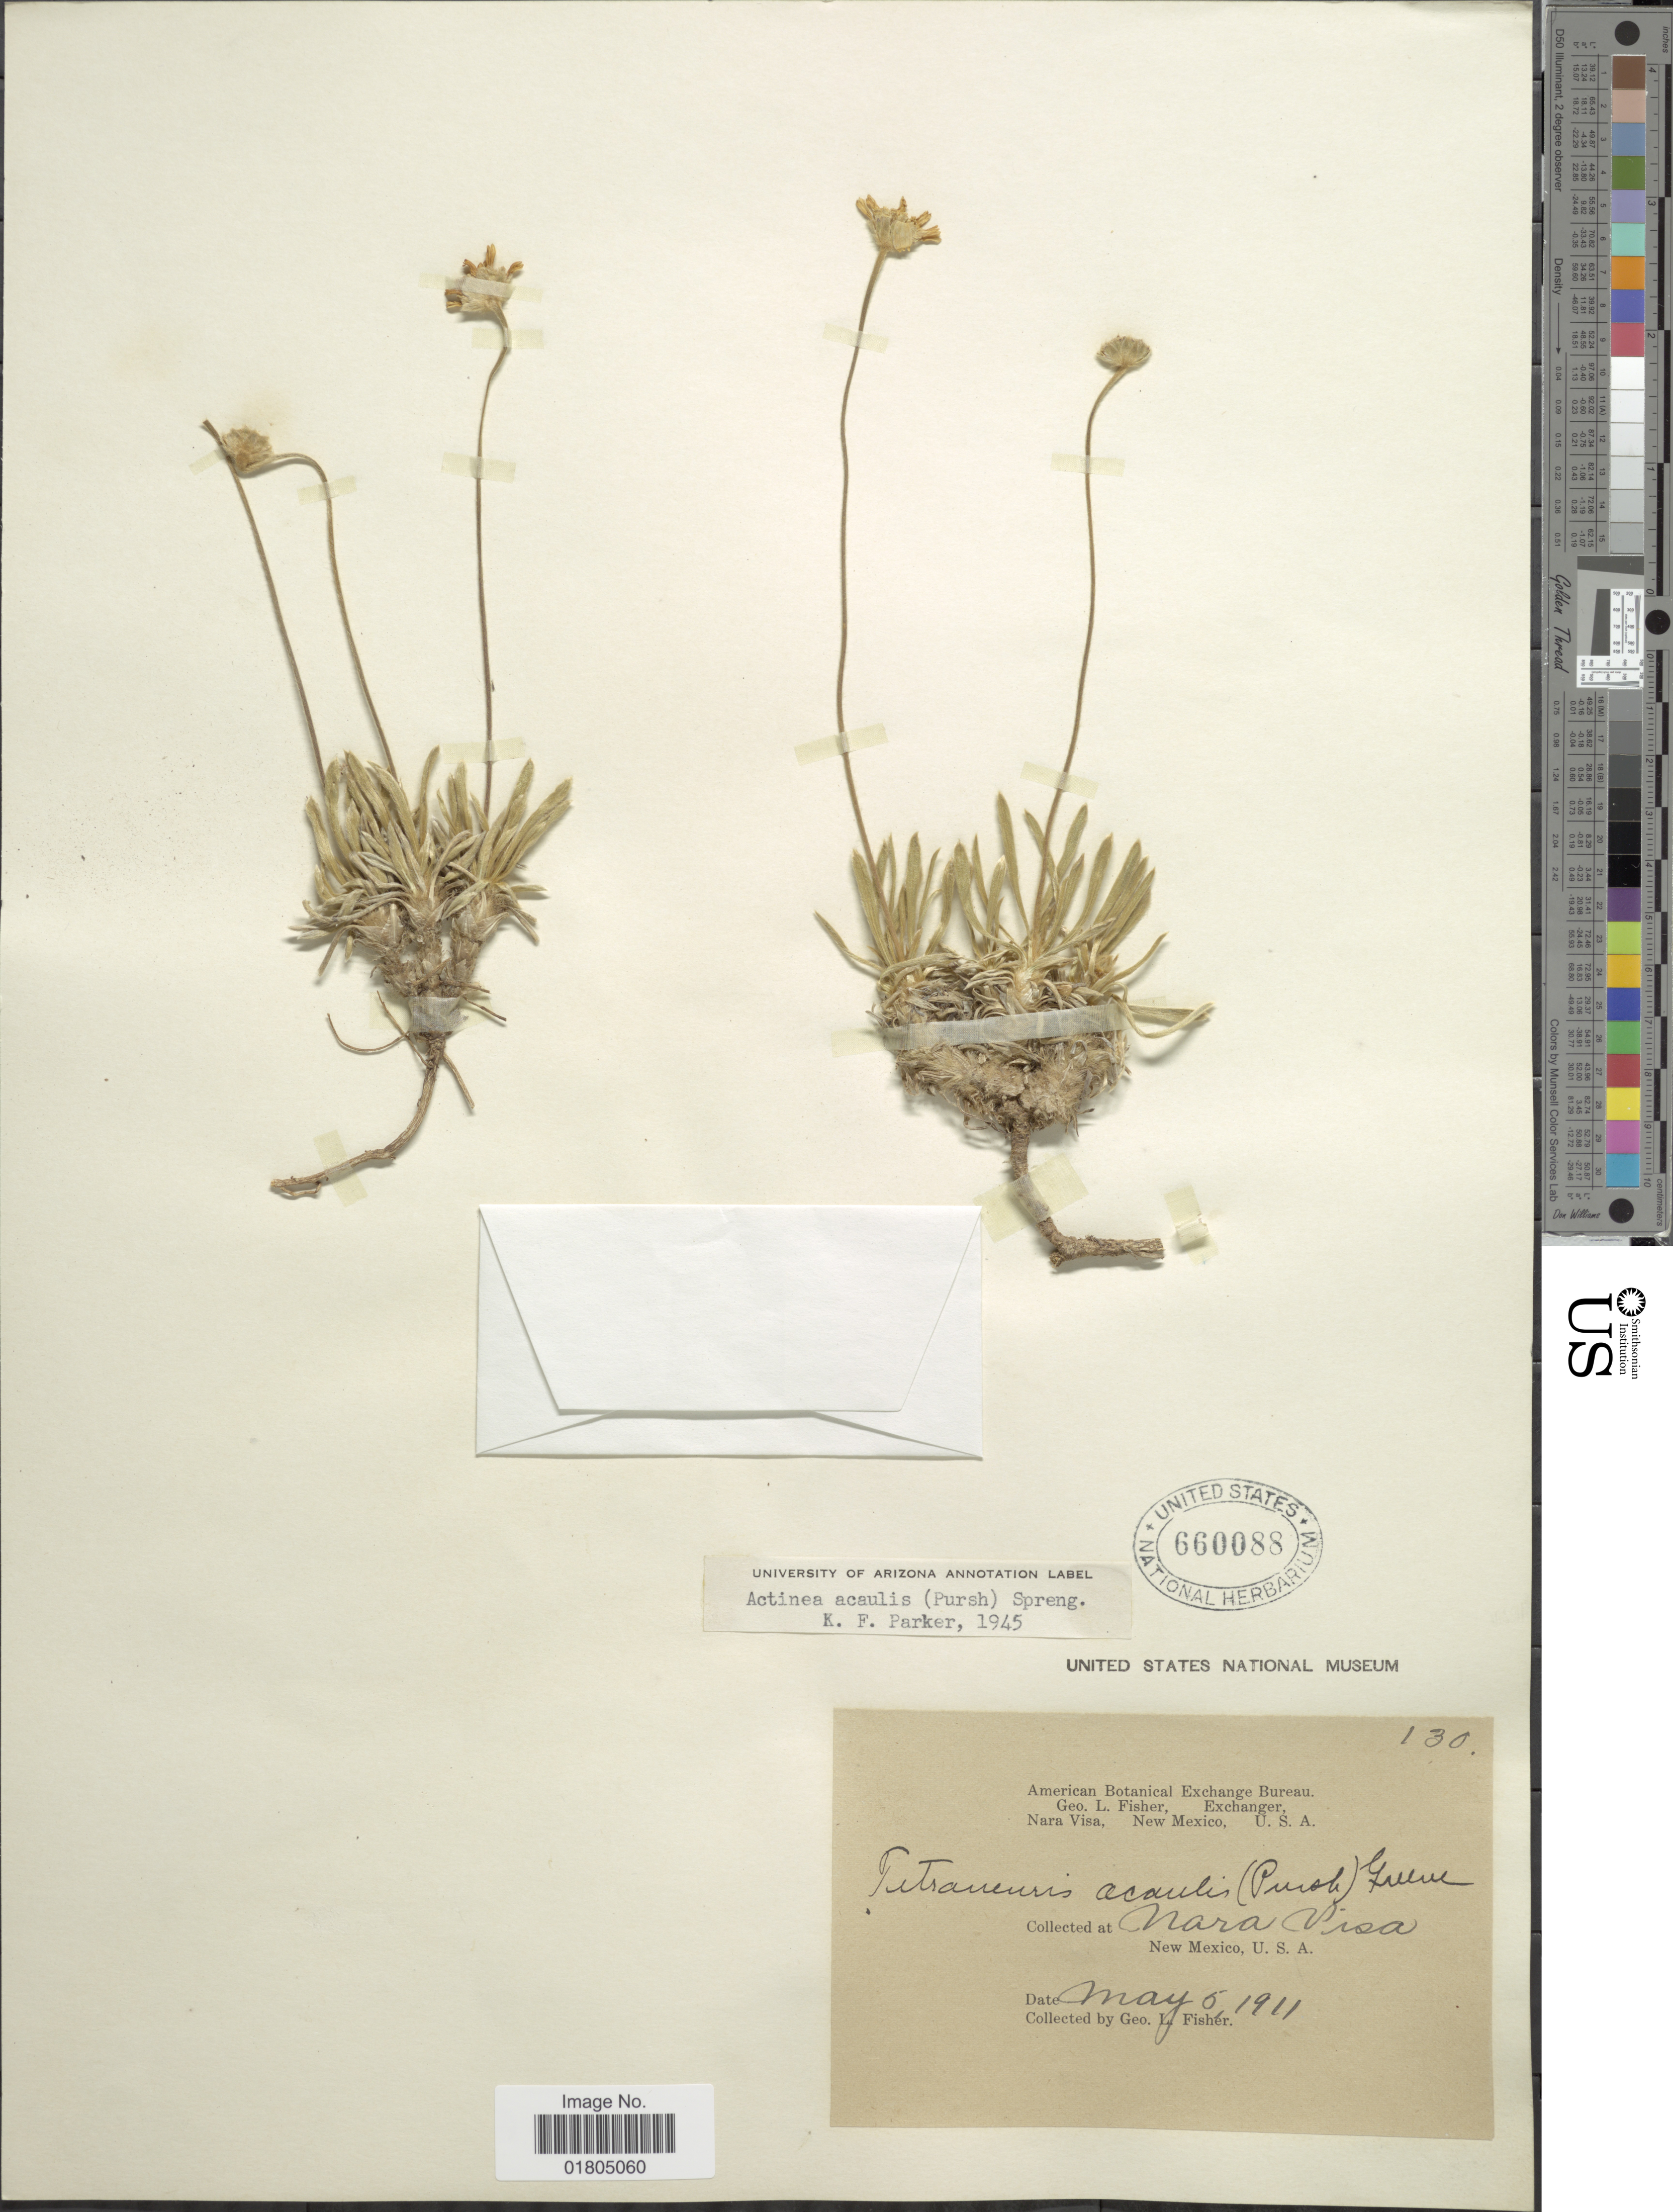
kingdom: Plantae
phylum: Tracheophyta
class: Magnoliopsida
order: Asterales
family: Asteraceae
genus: Actinea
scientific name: Actinea acaulis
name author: (Pursh) Spreng.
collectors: G. L. Fisher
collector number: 130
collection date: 1911-05-05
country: United States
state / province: New Mexico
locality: Nara Visa, New Mexico, U. S. A.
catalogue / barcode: US 660088